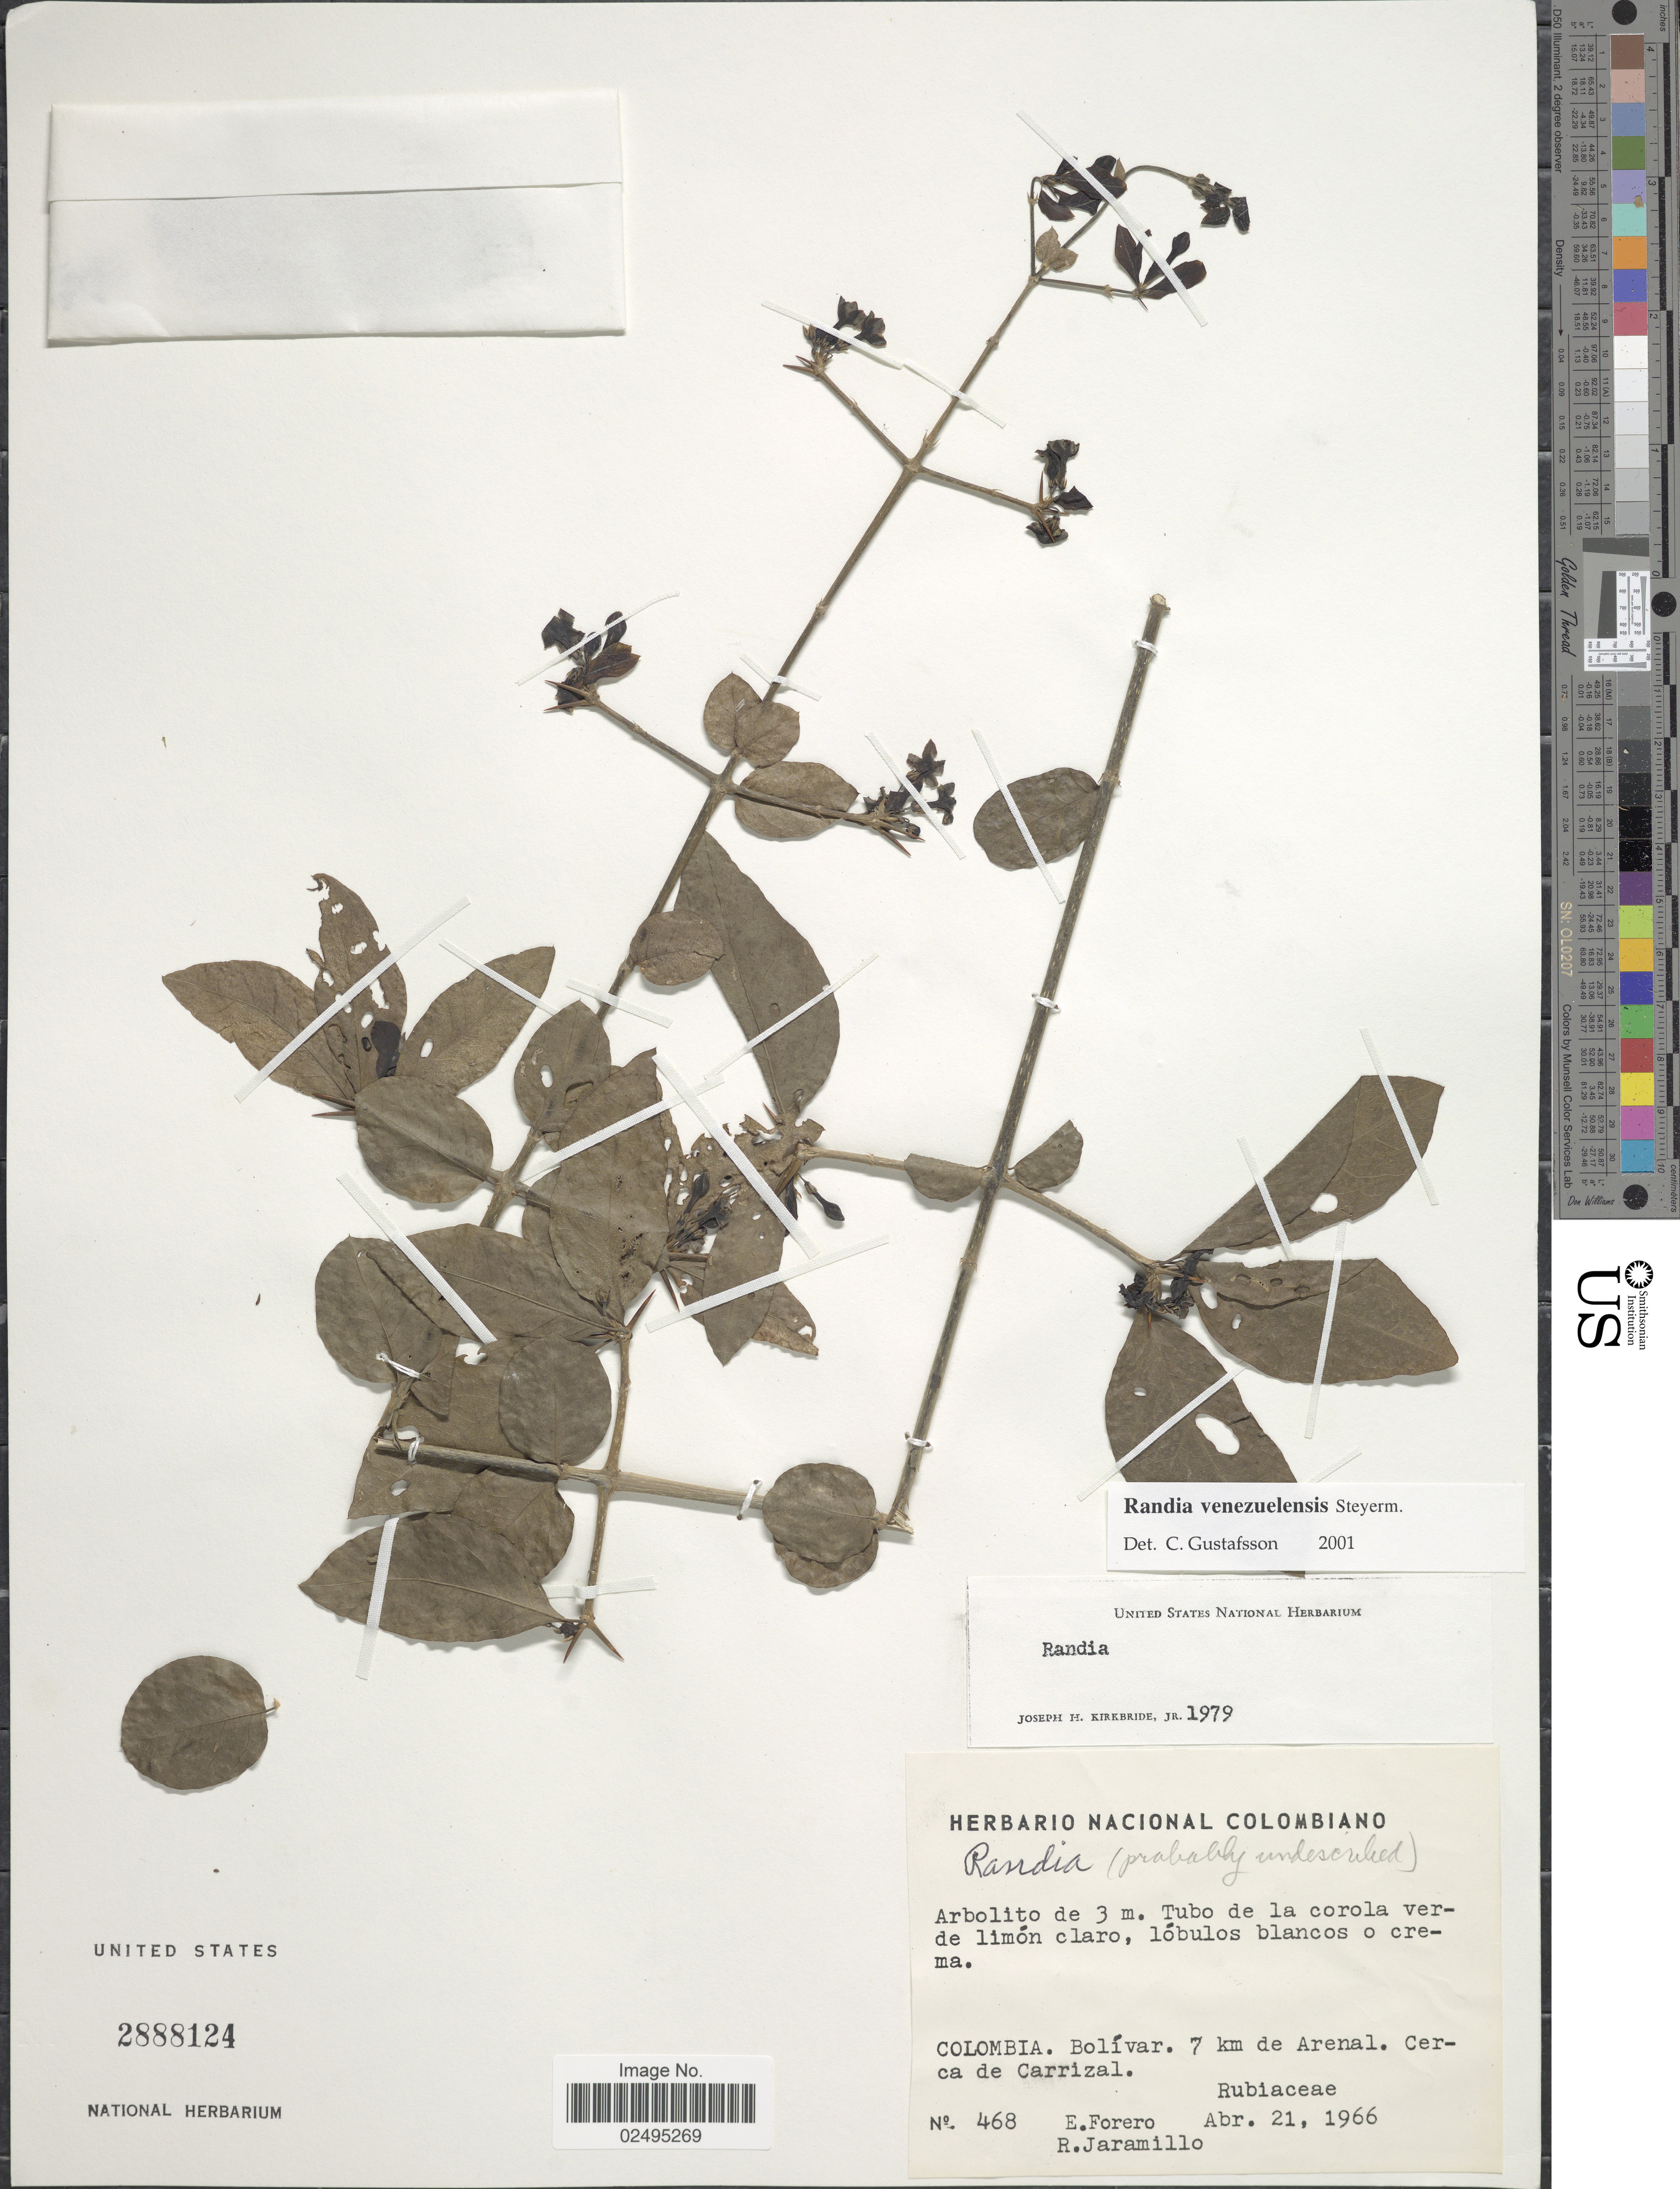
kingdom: Plantae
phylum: Tracheophyta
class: Magnoliopsida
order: Gentianales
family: Rubiaceae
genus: Randia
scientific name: Randia venezuelensis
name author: Steyerm.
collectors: E. Forero & R. Jaramillo M.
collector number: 468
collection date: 1966-04-21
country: Colombia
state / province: Bolívar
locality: Colombia, Bolivar, 7 km de Arenal, Cerca de Carrizal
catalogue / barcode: US 2888124